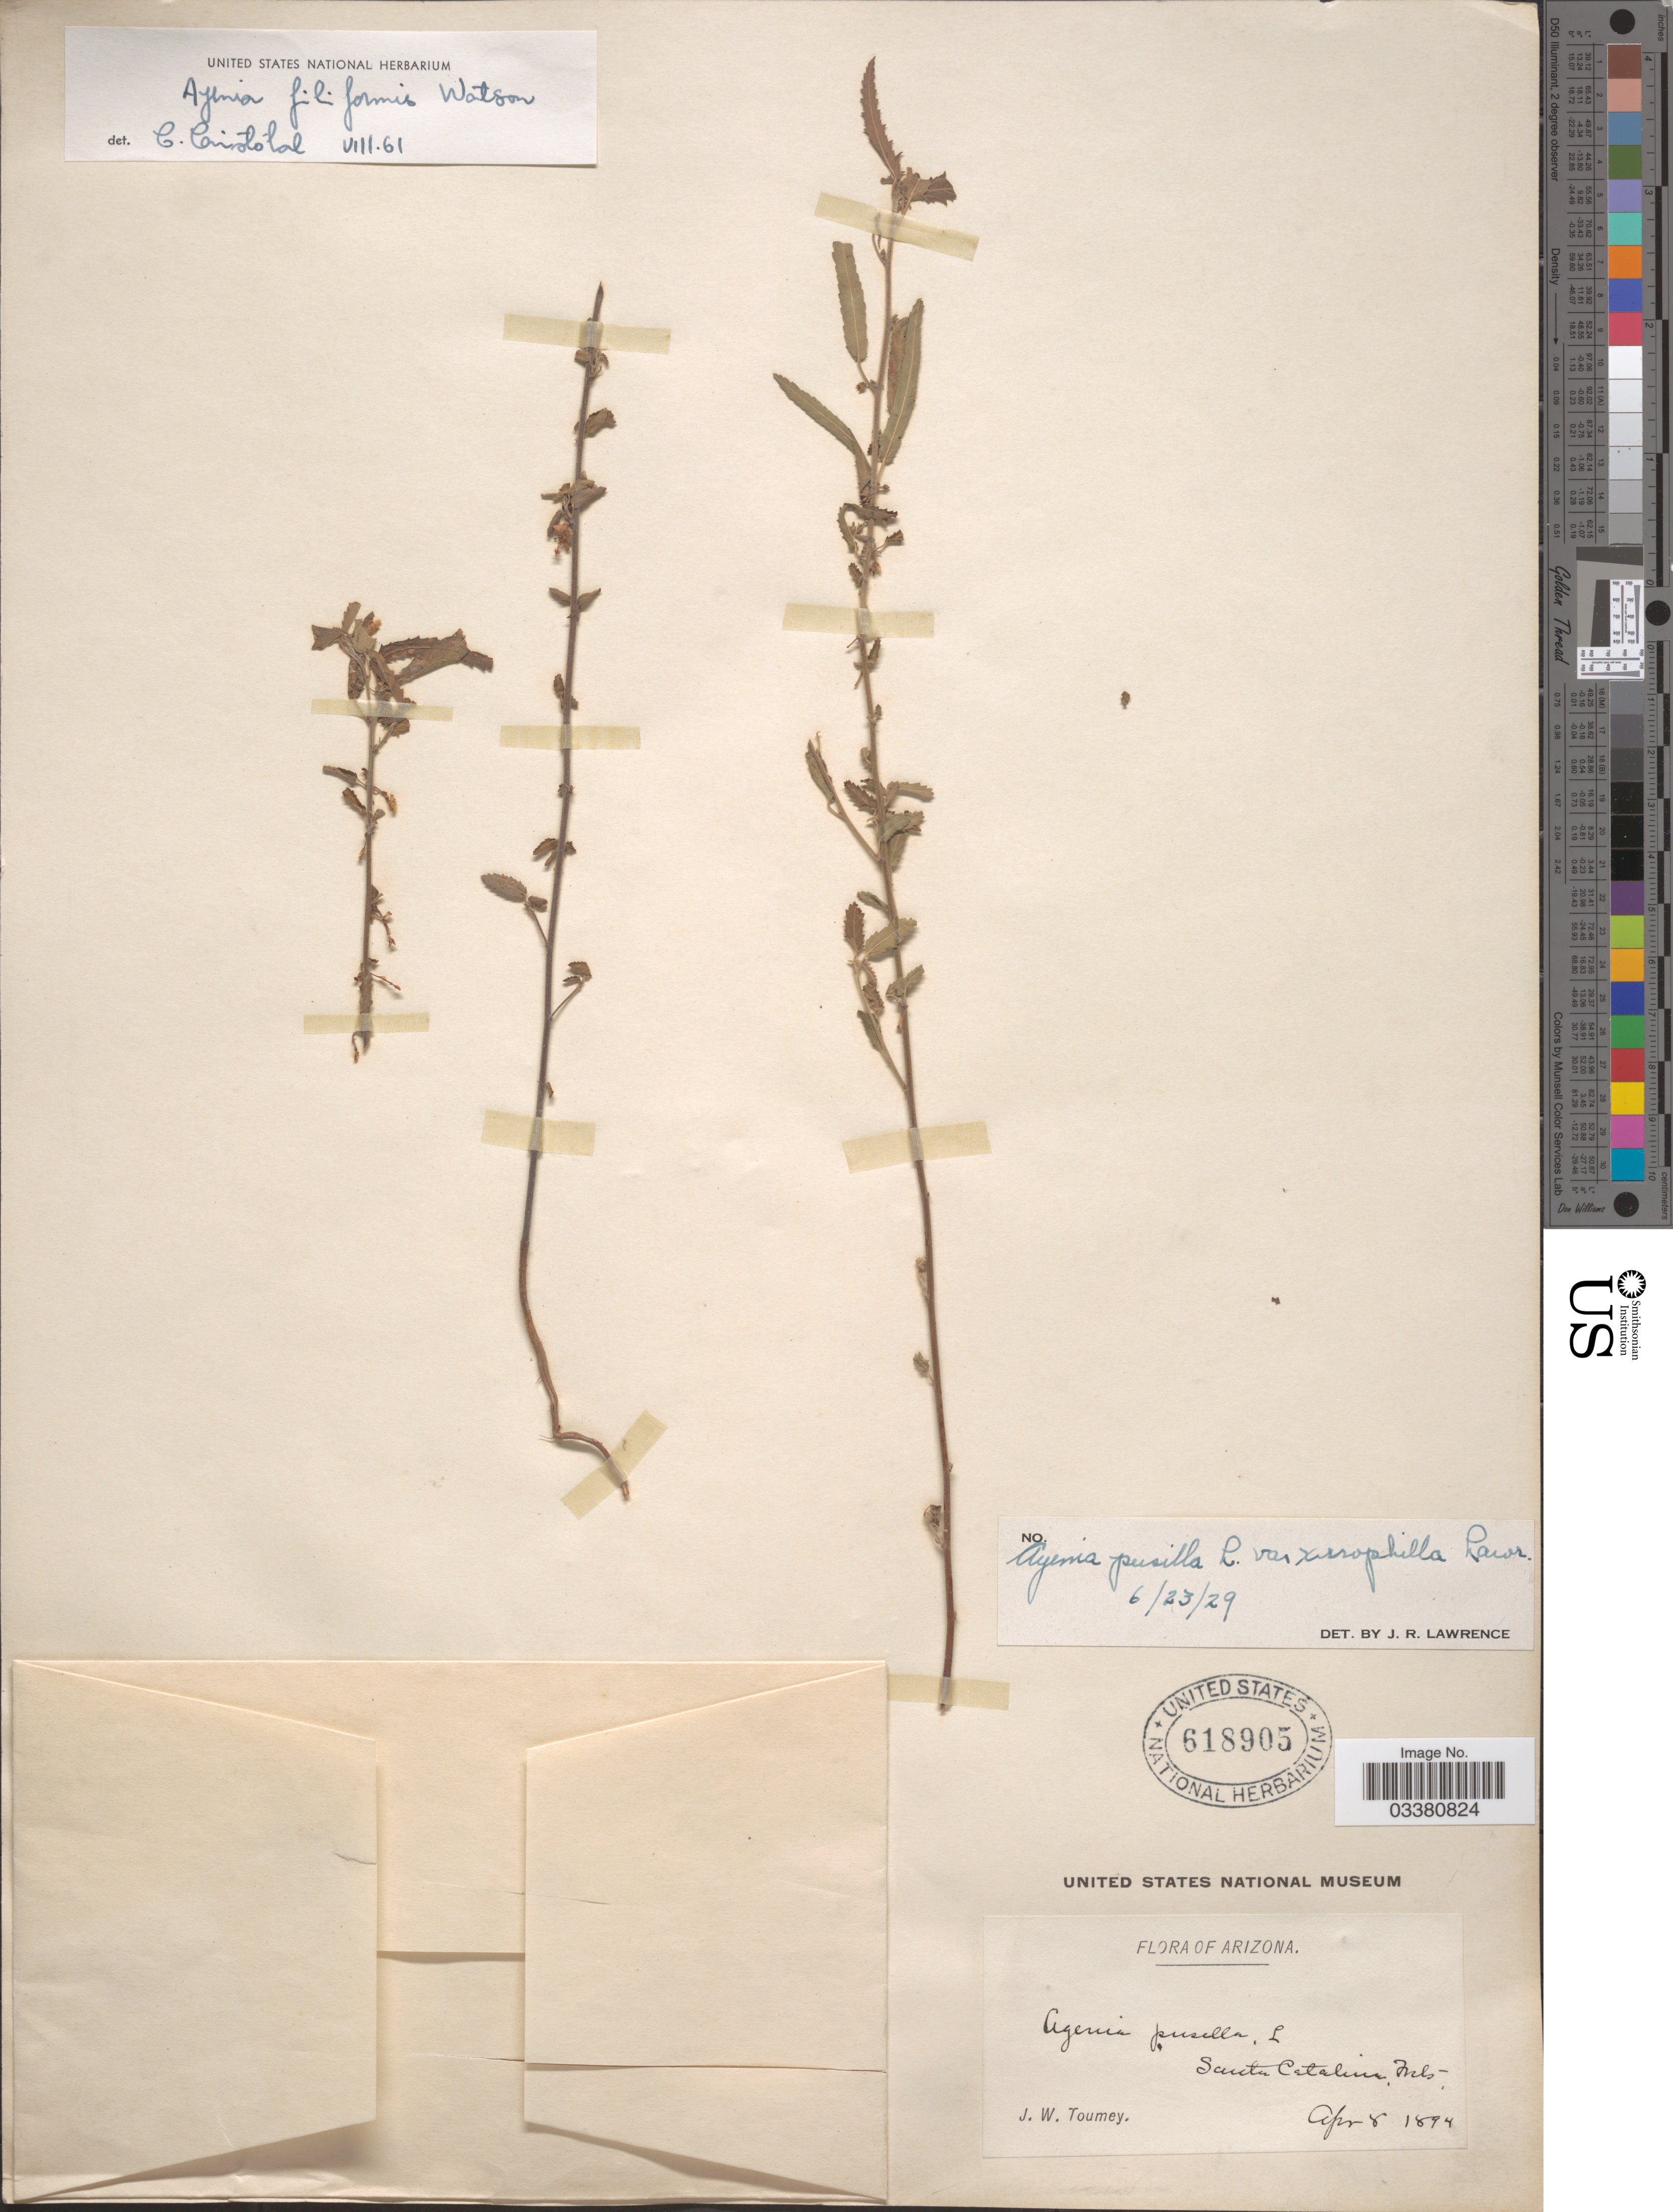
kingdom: Plantae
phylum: Tracheophyta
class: Magnoliopsida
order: Malvales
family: Malvaceae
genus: Ayenia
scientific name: Ayenia filiformis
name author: S. Watson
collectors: J. W. Toumey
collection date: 1894-04-08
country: United States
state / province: Arizona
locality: Santa Catalina Mts.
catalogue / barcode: US 618905